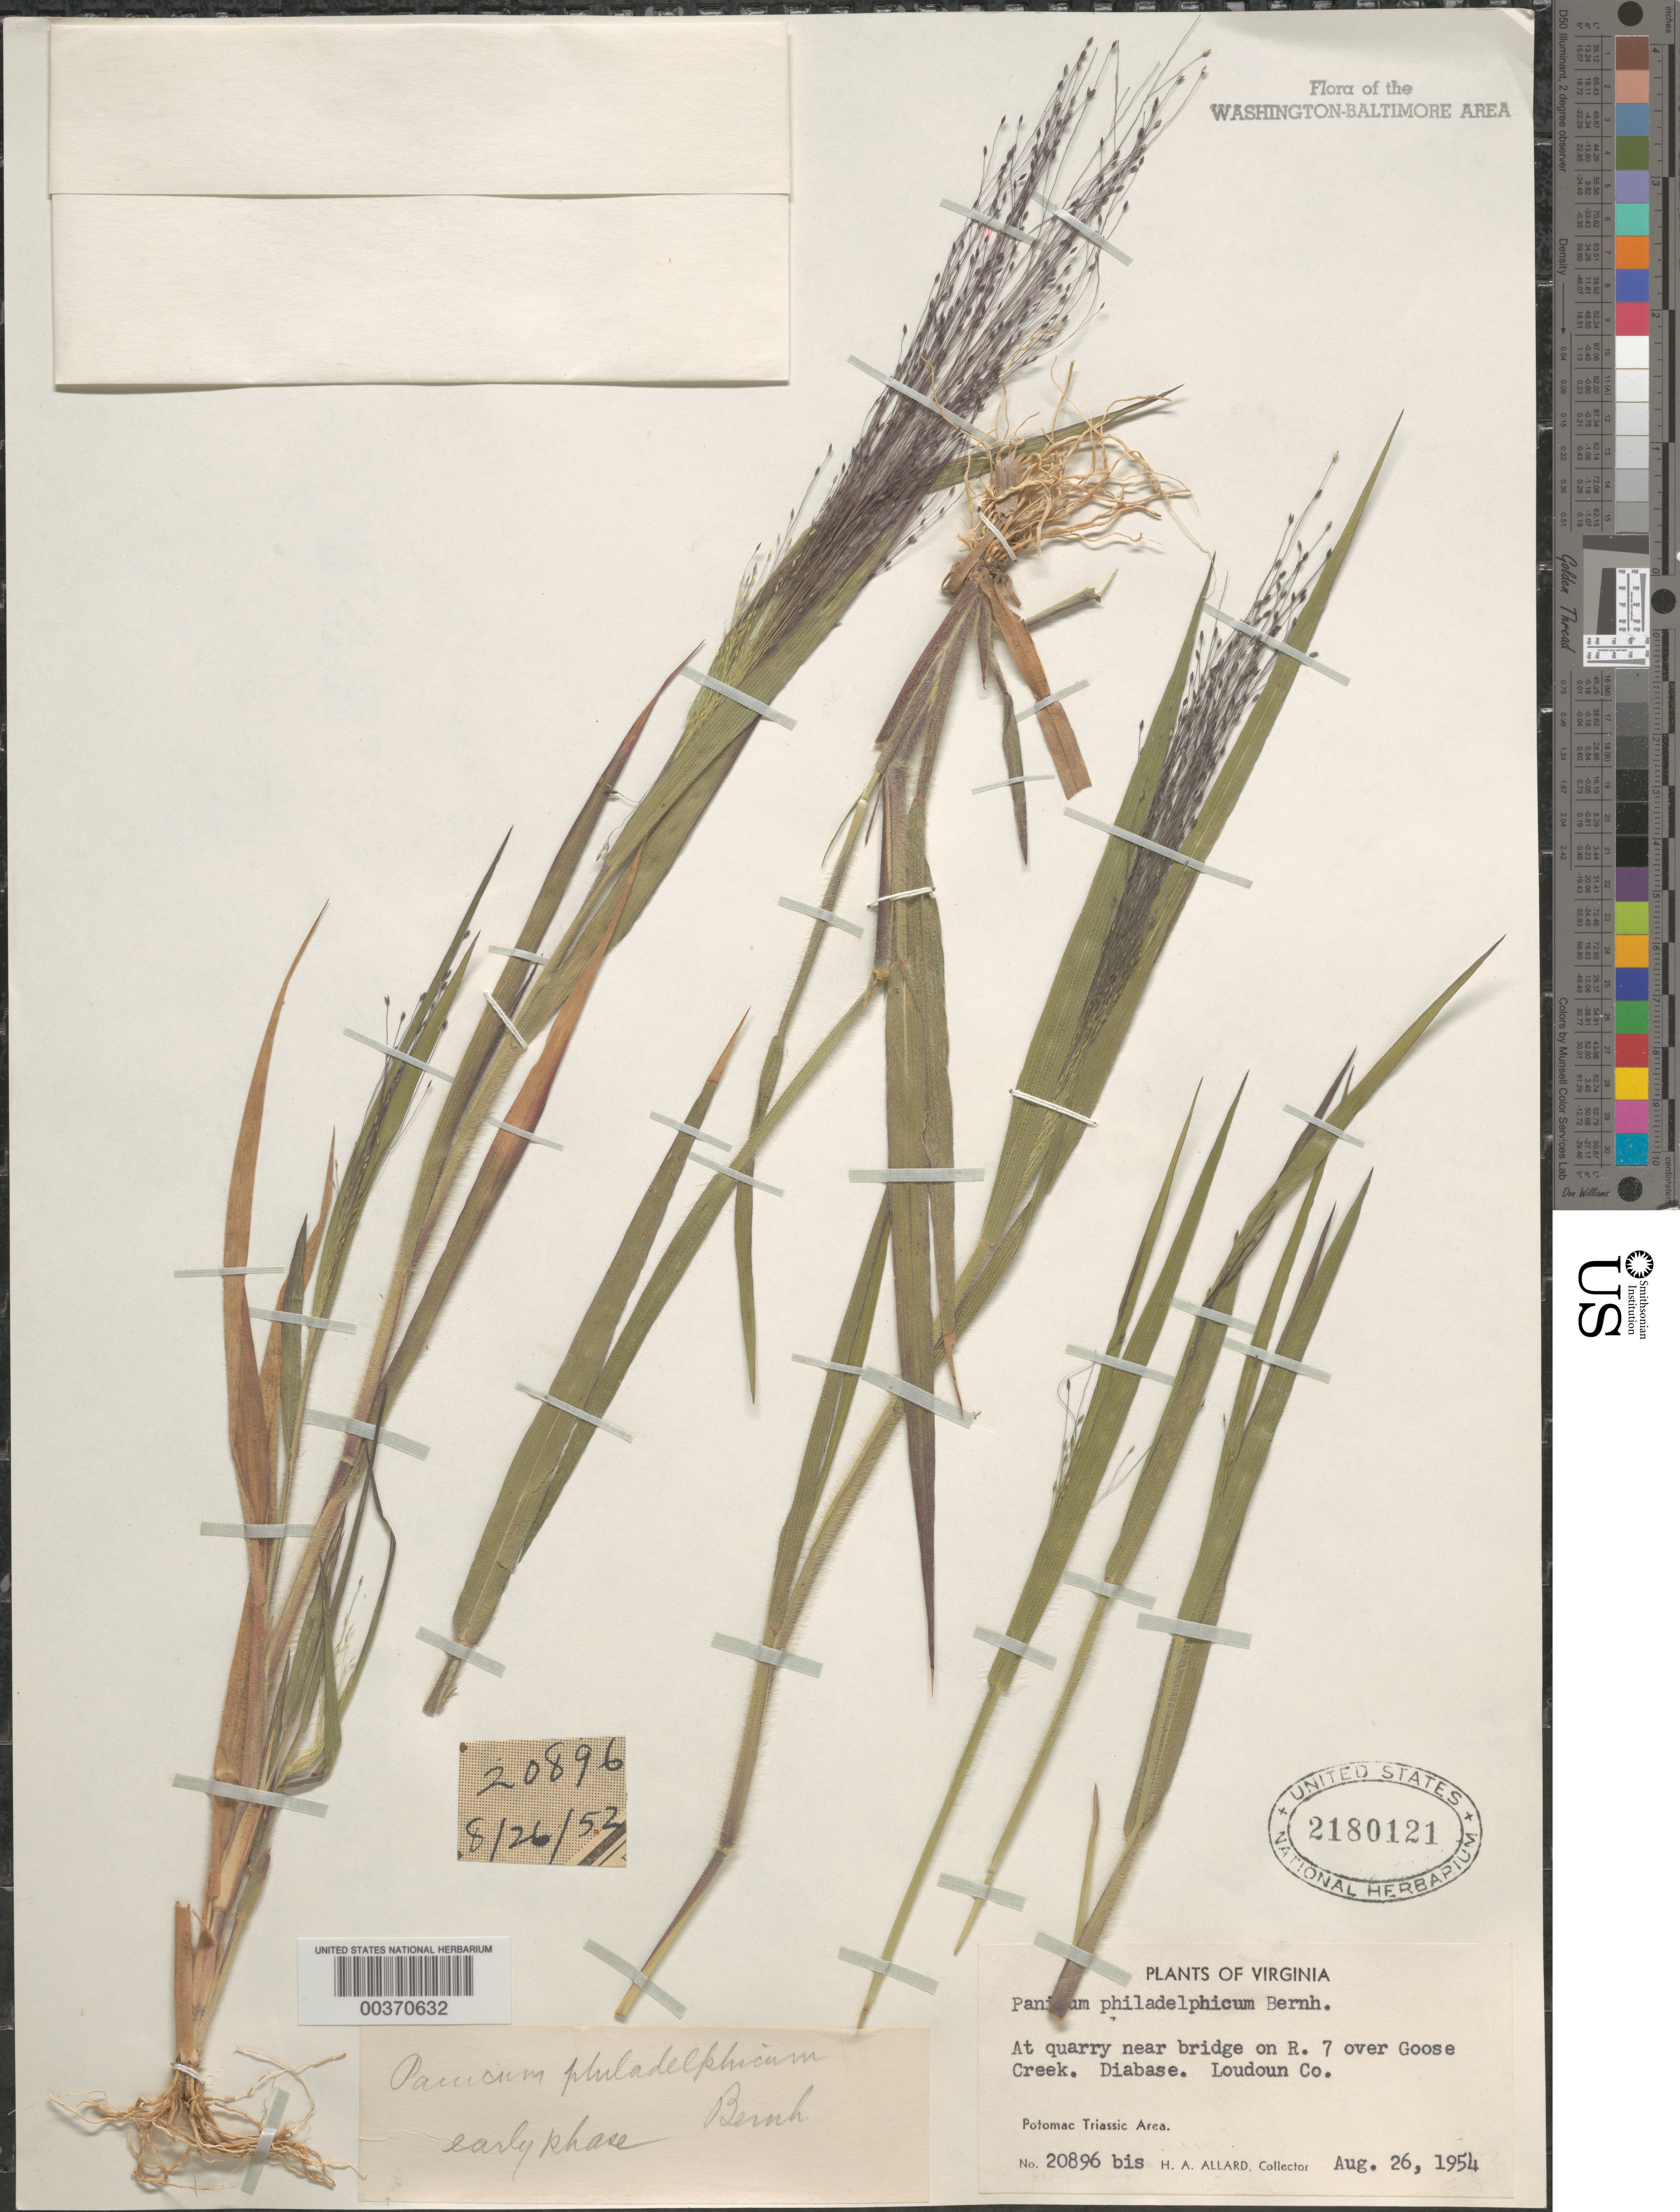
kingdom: Plantae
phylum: Tracheophyta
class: Liliopsida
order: Poales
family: Poaceae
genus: Panicum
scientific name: Panicum philadelphicum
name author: Bernh. ex Trin.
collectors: H. A. Allard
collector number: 20896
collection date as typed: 26 Aug 1954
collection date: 1954-08-26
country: United States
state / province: Virginia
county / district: Loudoun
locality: Route 7, Goose Creek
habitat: At quarry near bridge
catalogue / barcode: US 2180121